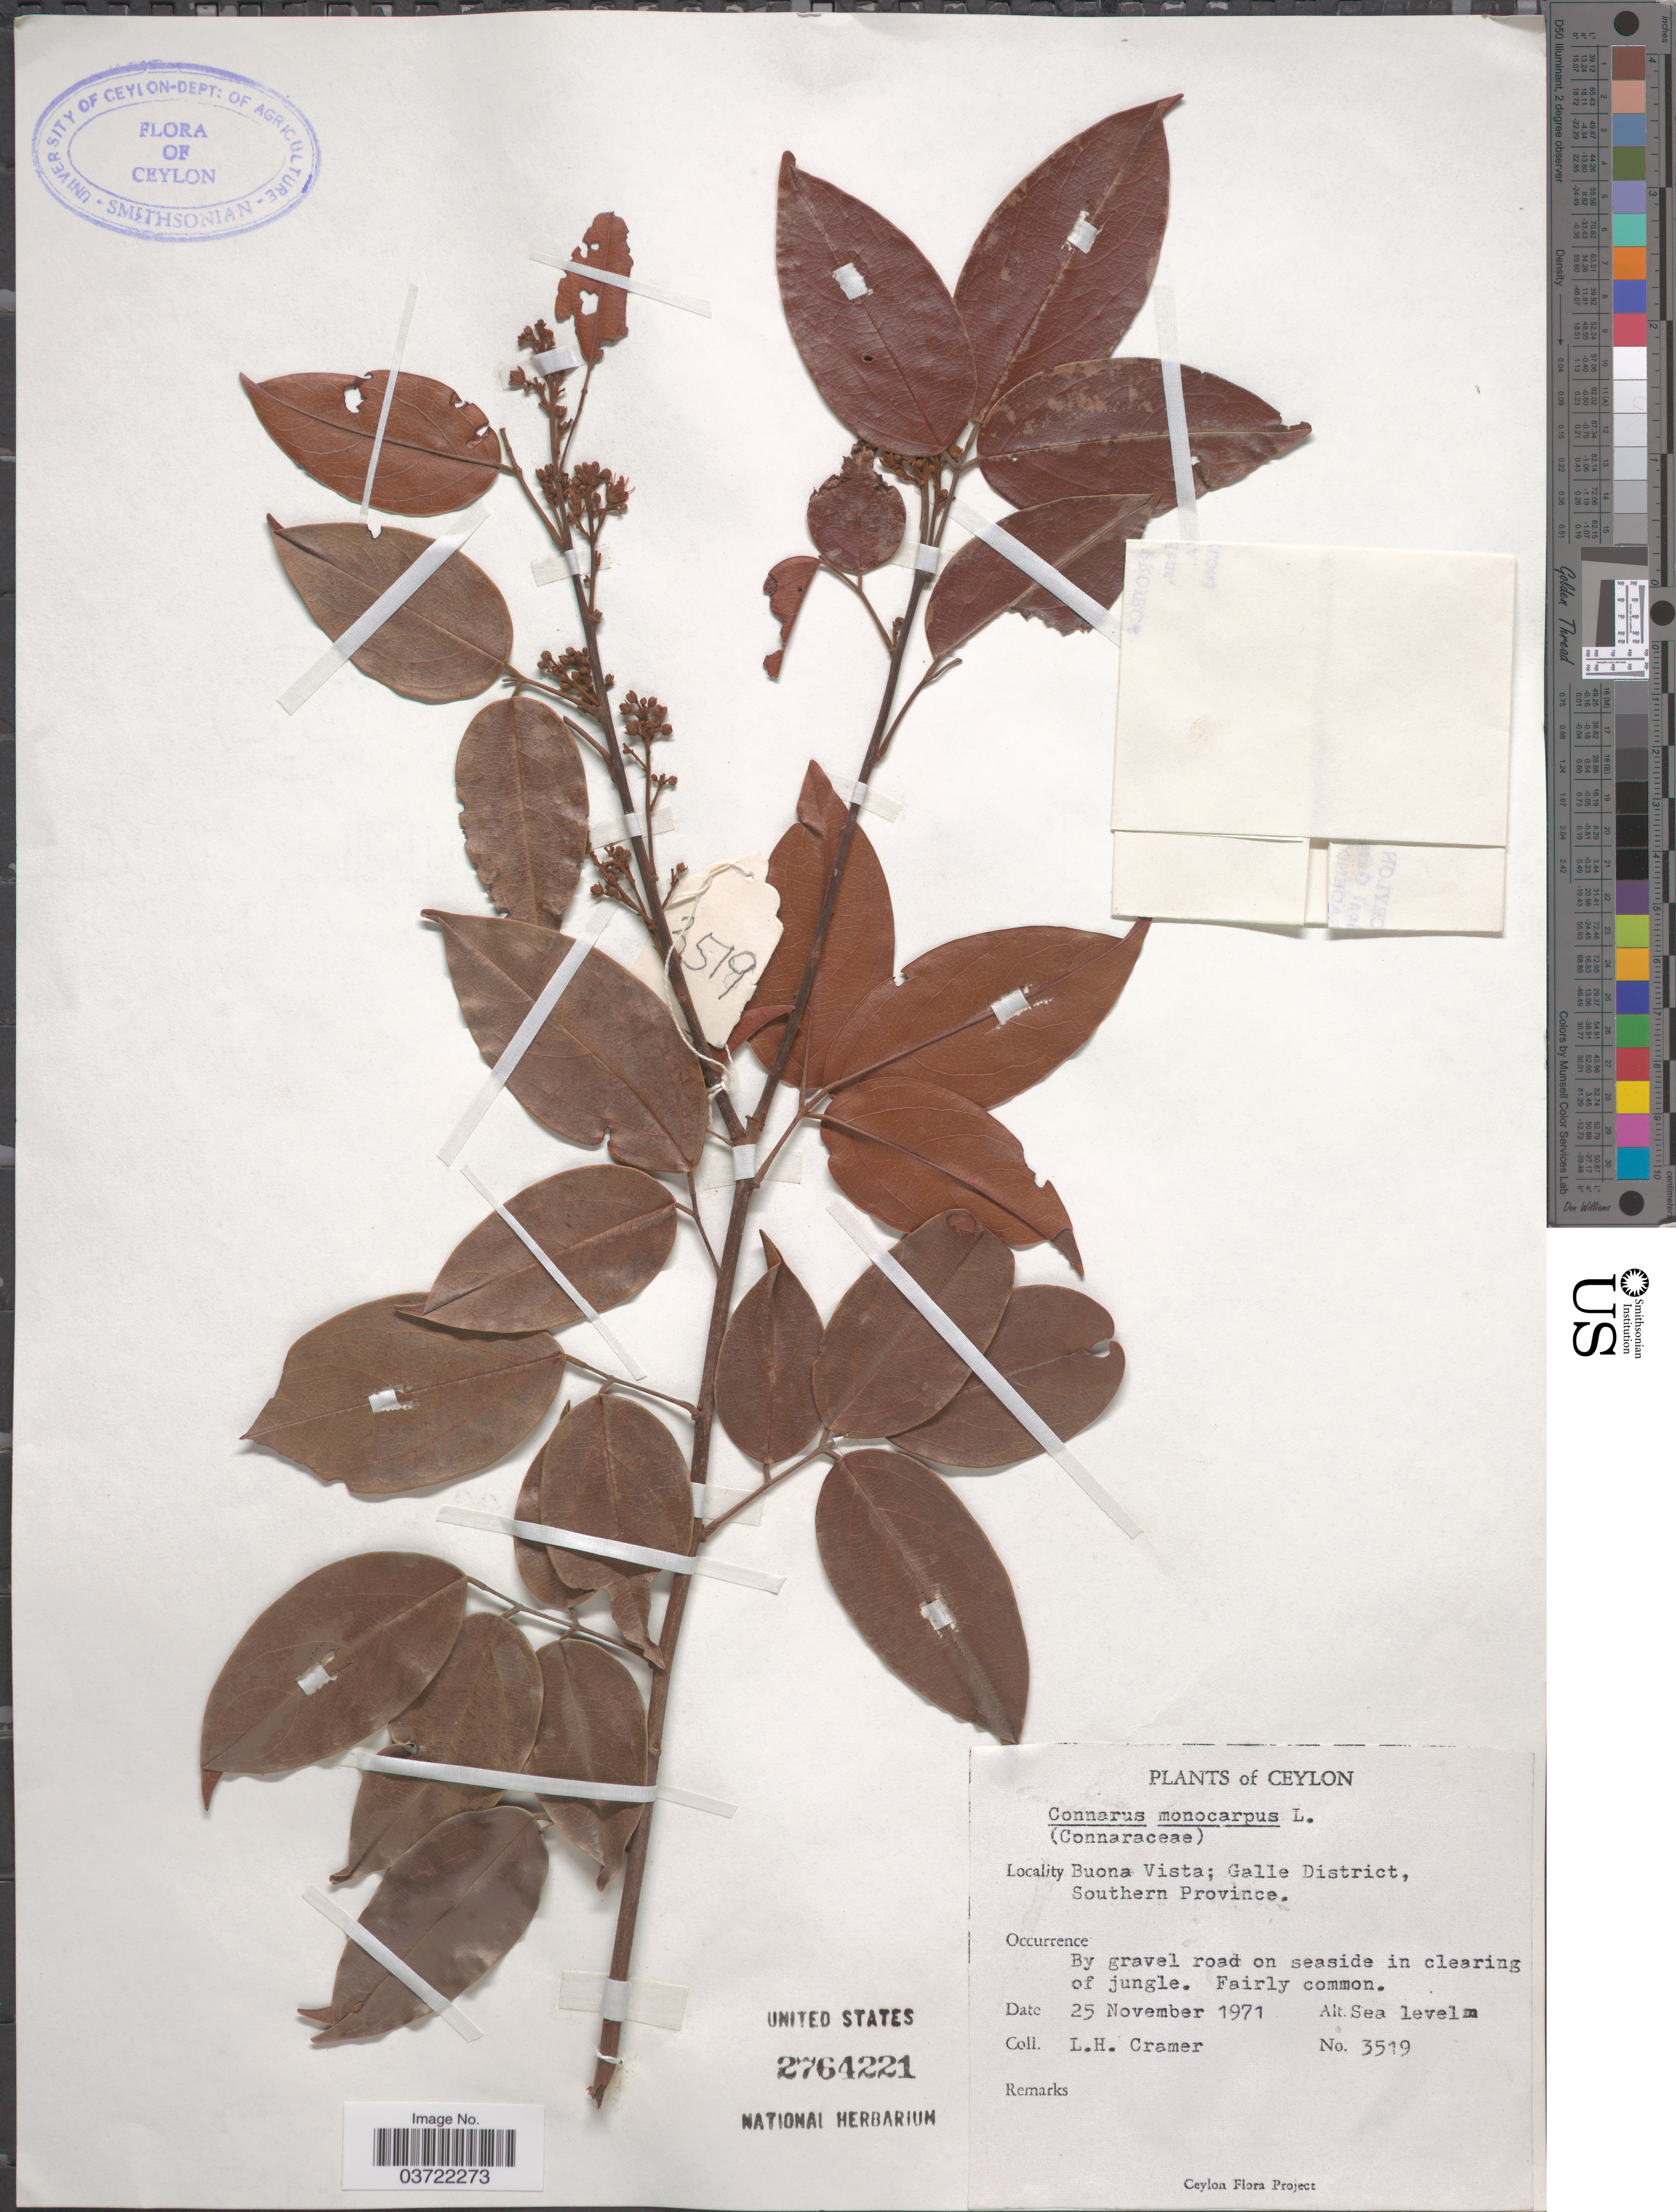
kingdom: Plantae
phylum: Tracheophyta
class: Magnoliopsida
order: Oxalidales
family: Connaraceae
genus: Connarus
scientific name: Connarus monocarpos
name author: L.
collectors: L. H. Cramer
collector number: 3519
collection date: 1971-11-25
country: Sri Lanka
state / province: Southern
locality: Ceylon. Buona Vista; Galle District. By gravel road on seaside in clearing of jungle.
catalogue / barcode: US 2764221